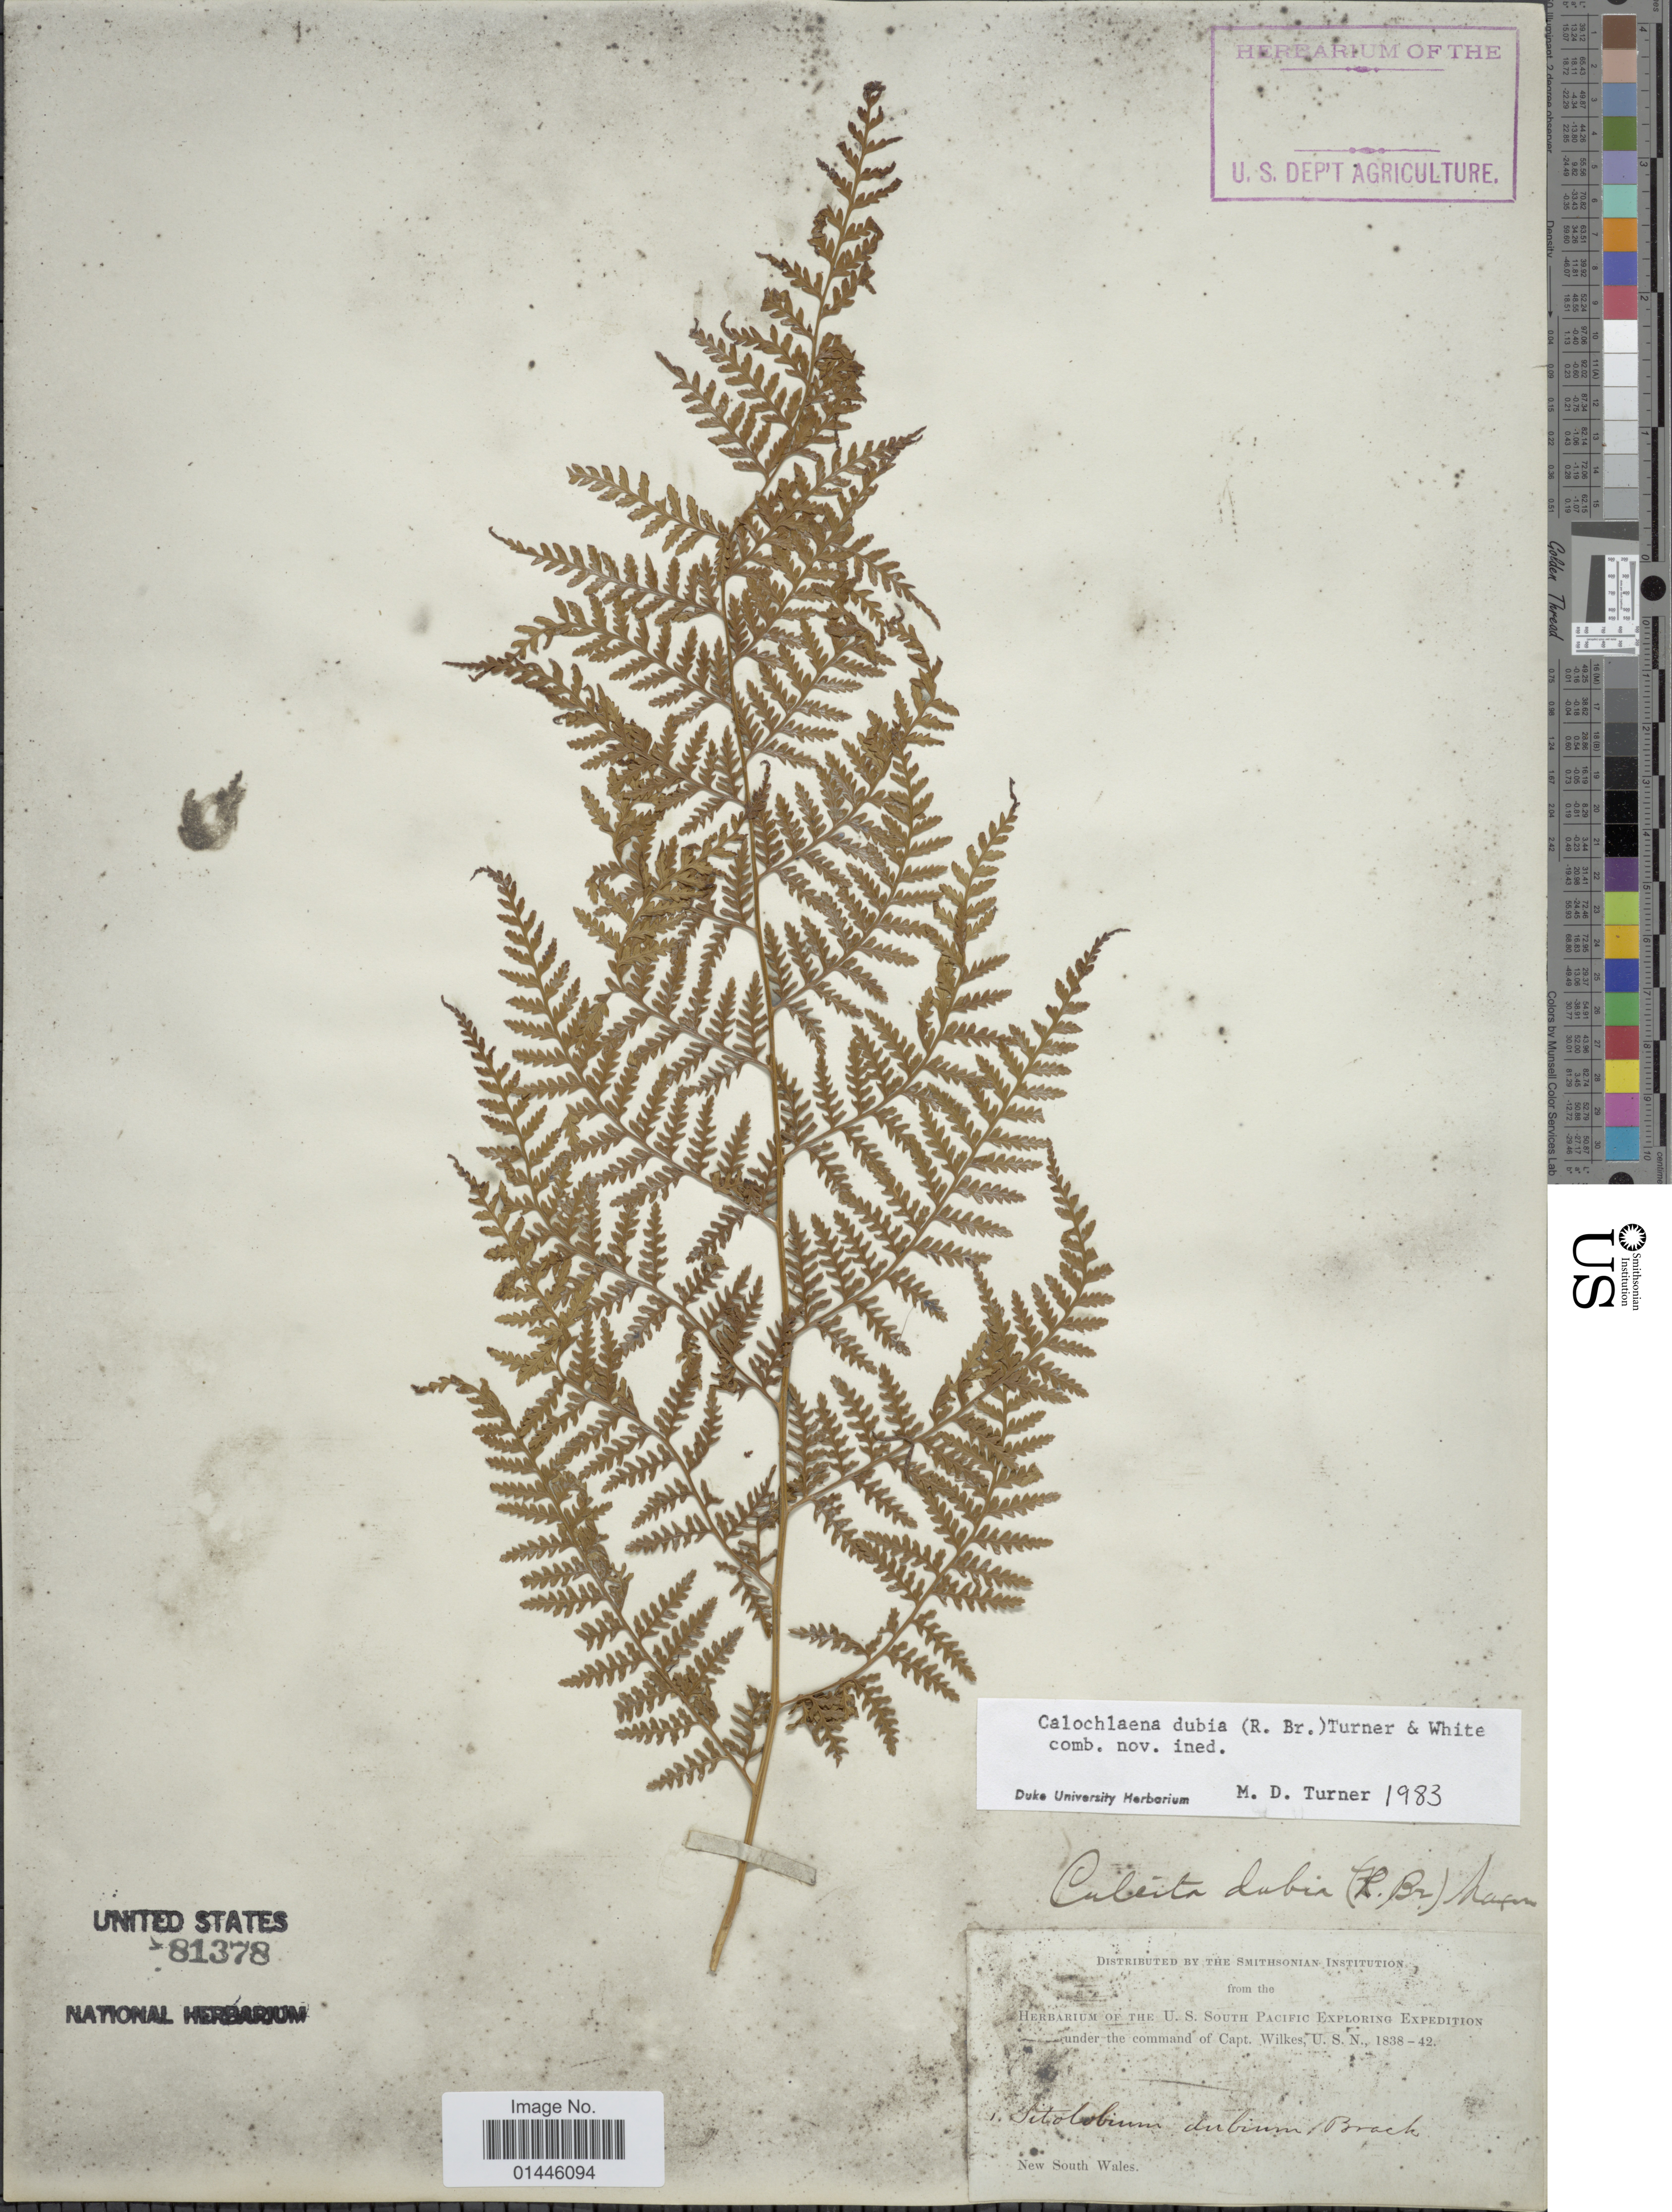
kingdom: Plantae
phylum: Tracheophyta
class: Polypodiopsida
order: Cyatheales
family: Dicksoniaceae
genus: Calochlaena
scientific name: Calochlaena dubia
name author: (R. Br.) M.D. Turner & R.A. White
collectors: Wilkes Explor. Exped.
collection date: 1838/1842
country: Australia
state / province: New South Wales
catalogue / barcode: US 81378